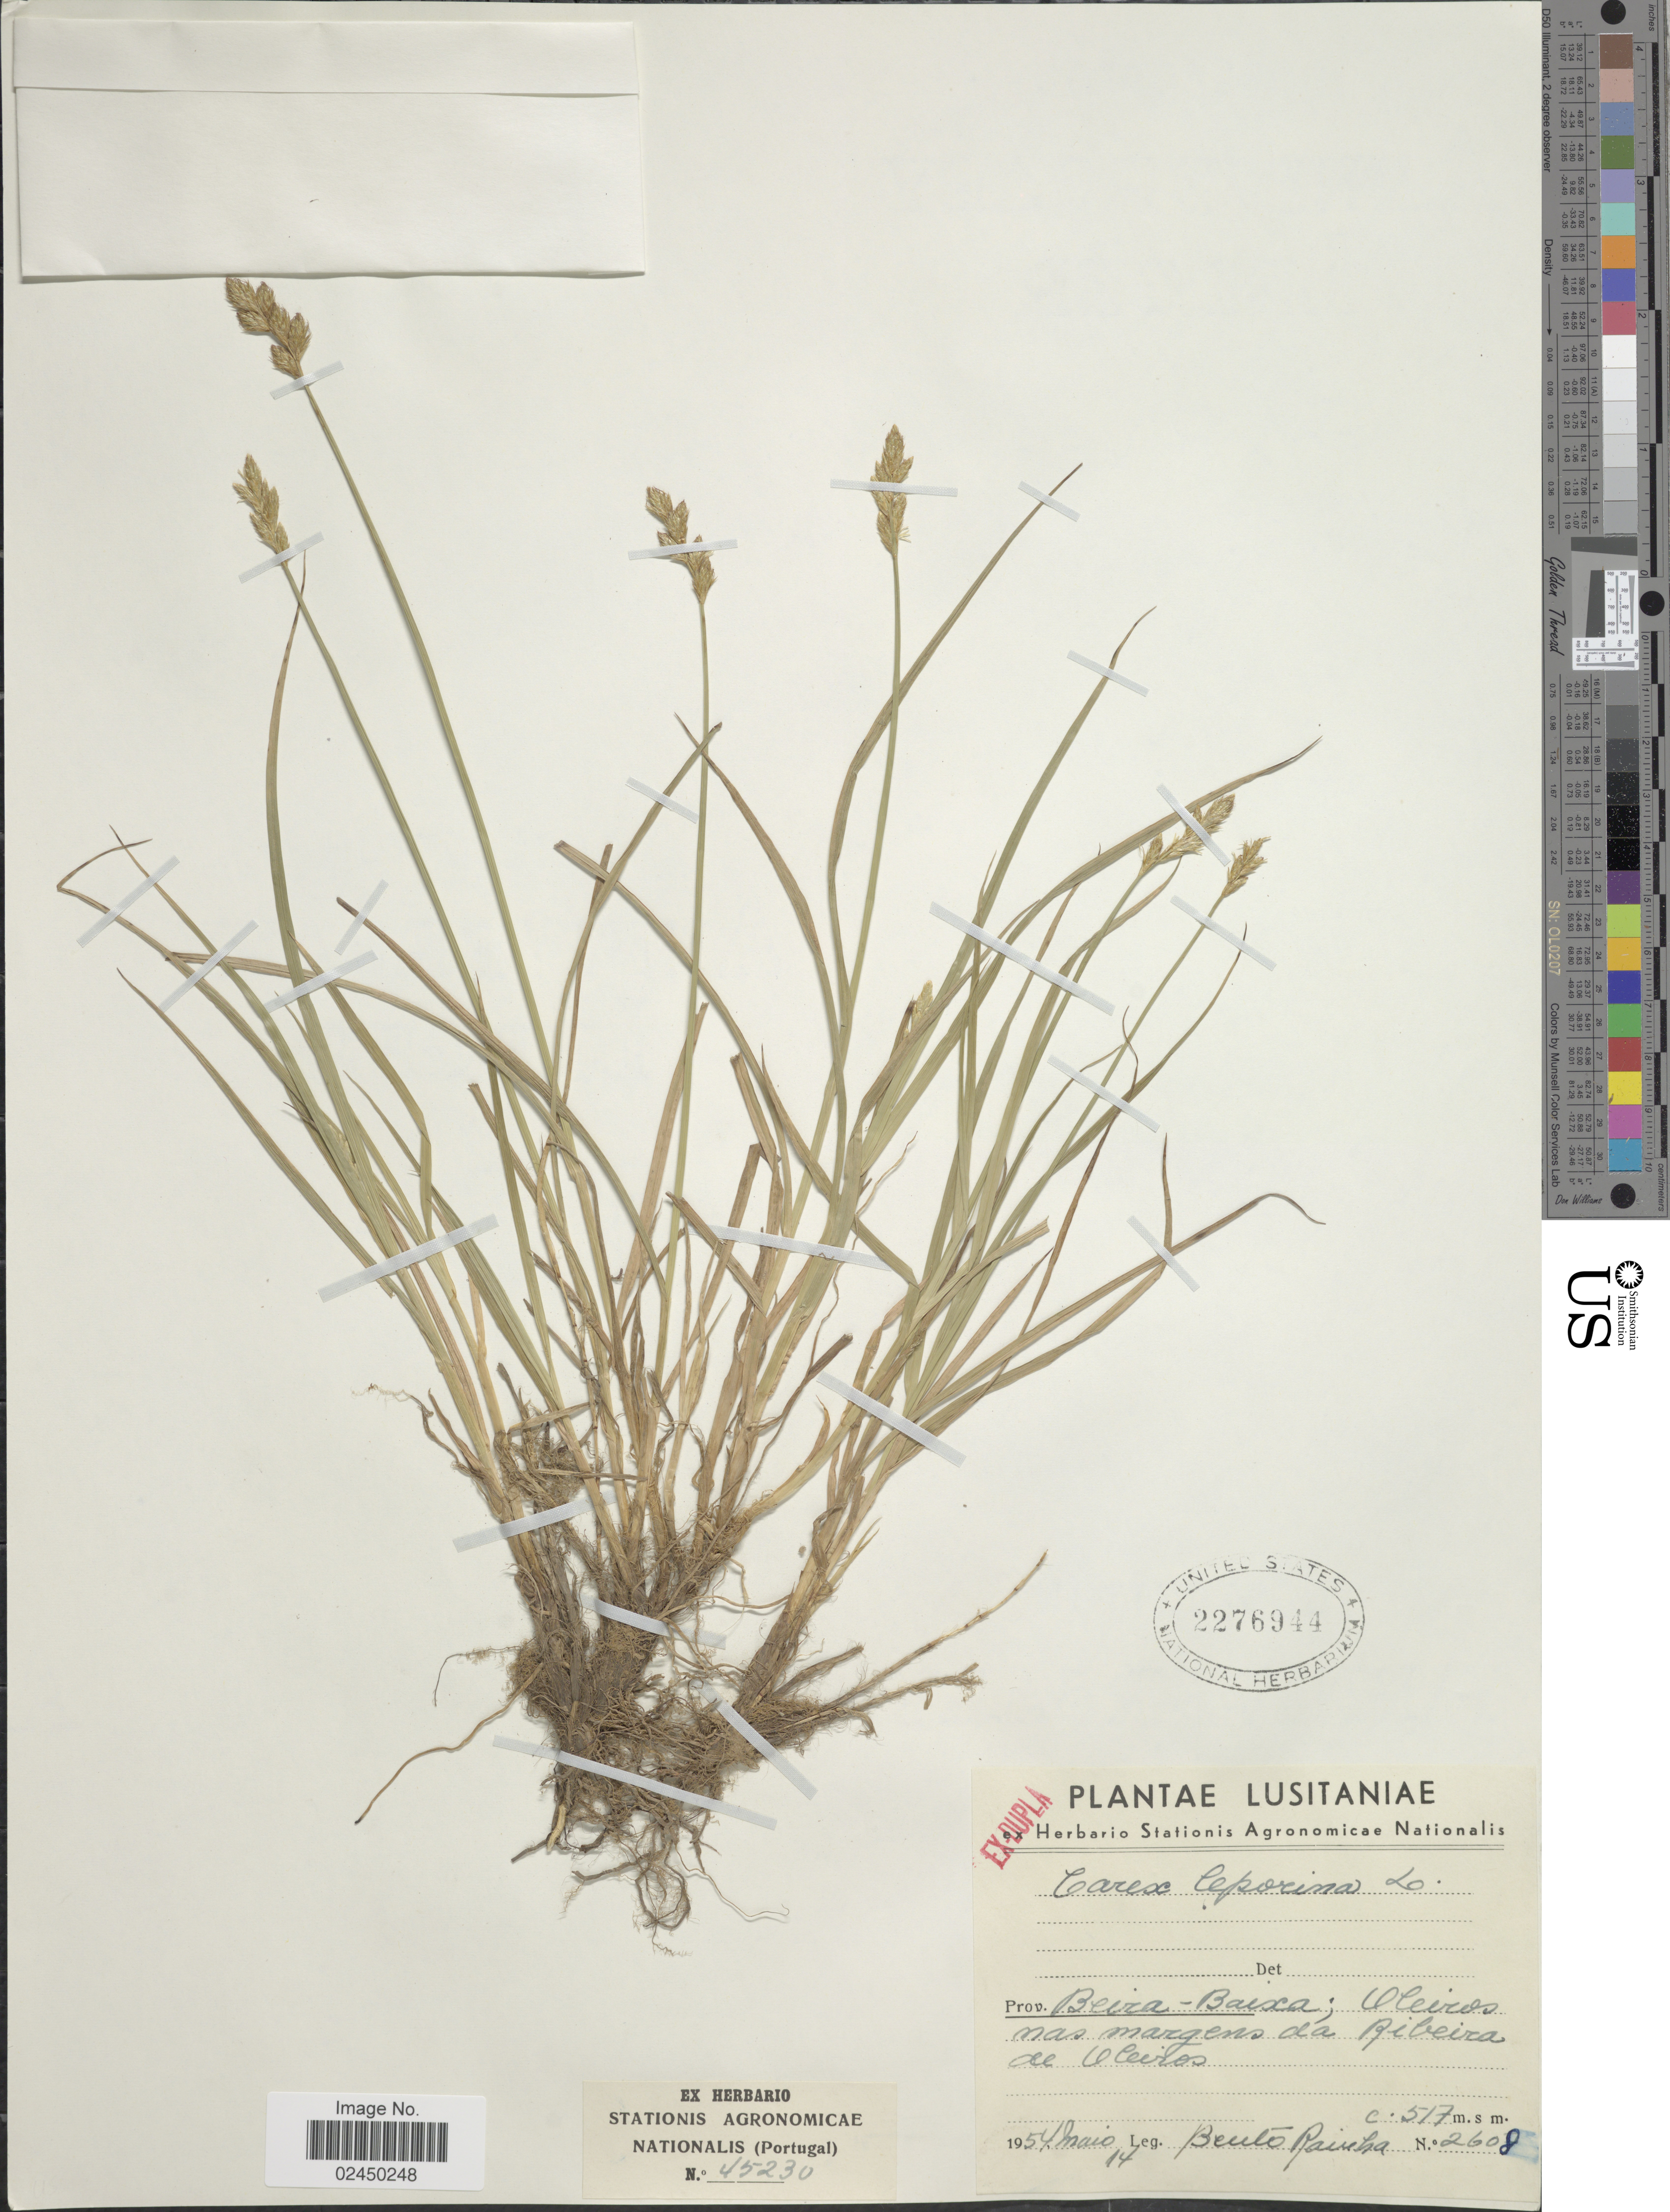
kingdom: Plantae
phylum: Tracheophyta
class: Liliopsida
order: Poales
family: Cyperaceae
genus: Carex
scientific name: Carex leporina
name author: L.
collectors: B. Rainha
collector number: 2608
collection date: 1954-06-14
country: Portugal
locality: Lusitaniae, prov. Beira-Baixa; Oleiros nas margens da Ribeira de Oleiros [interpreted]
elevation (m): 517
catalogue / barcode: US 2276944